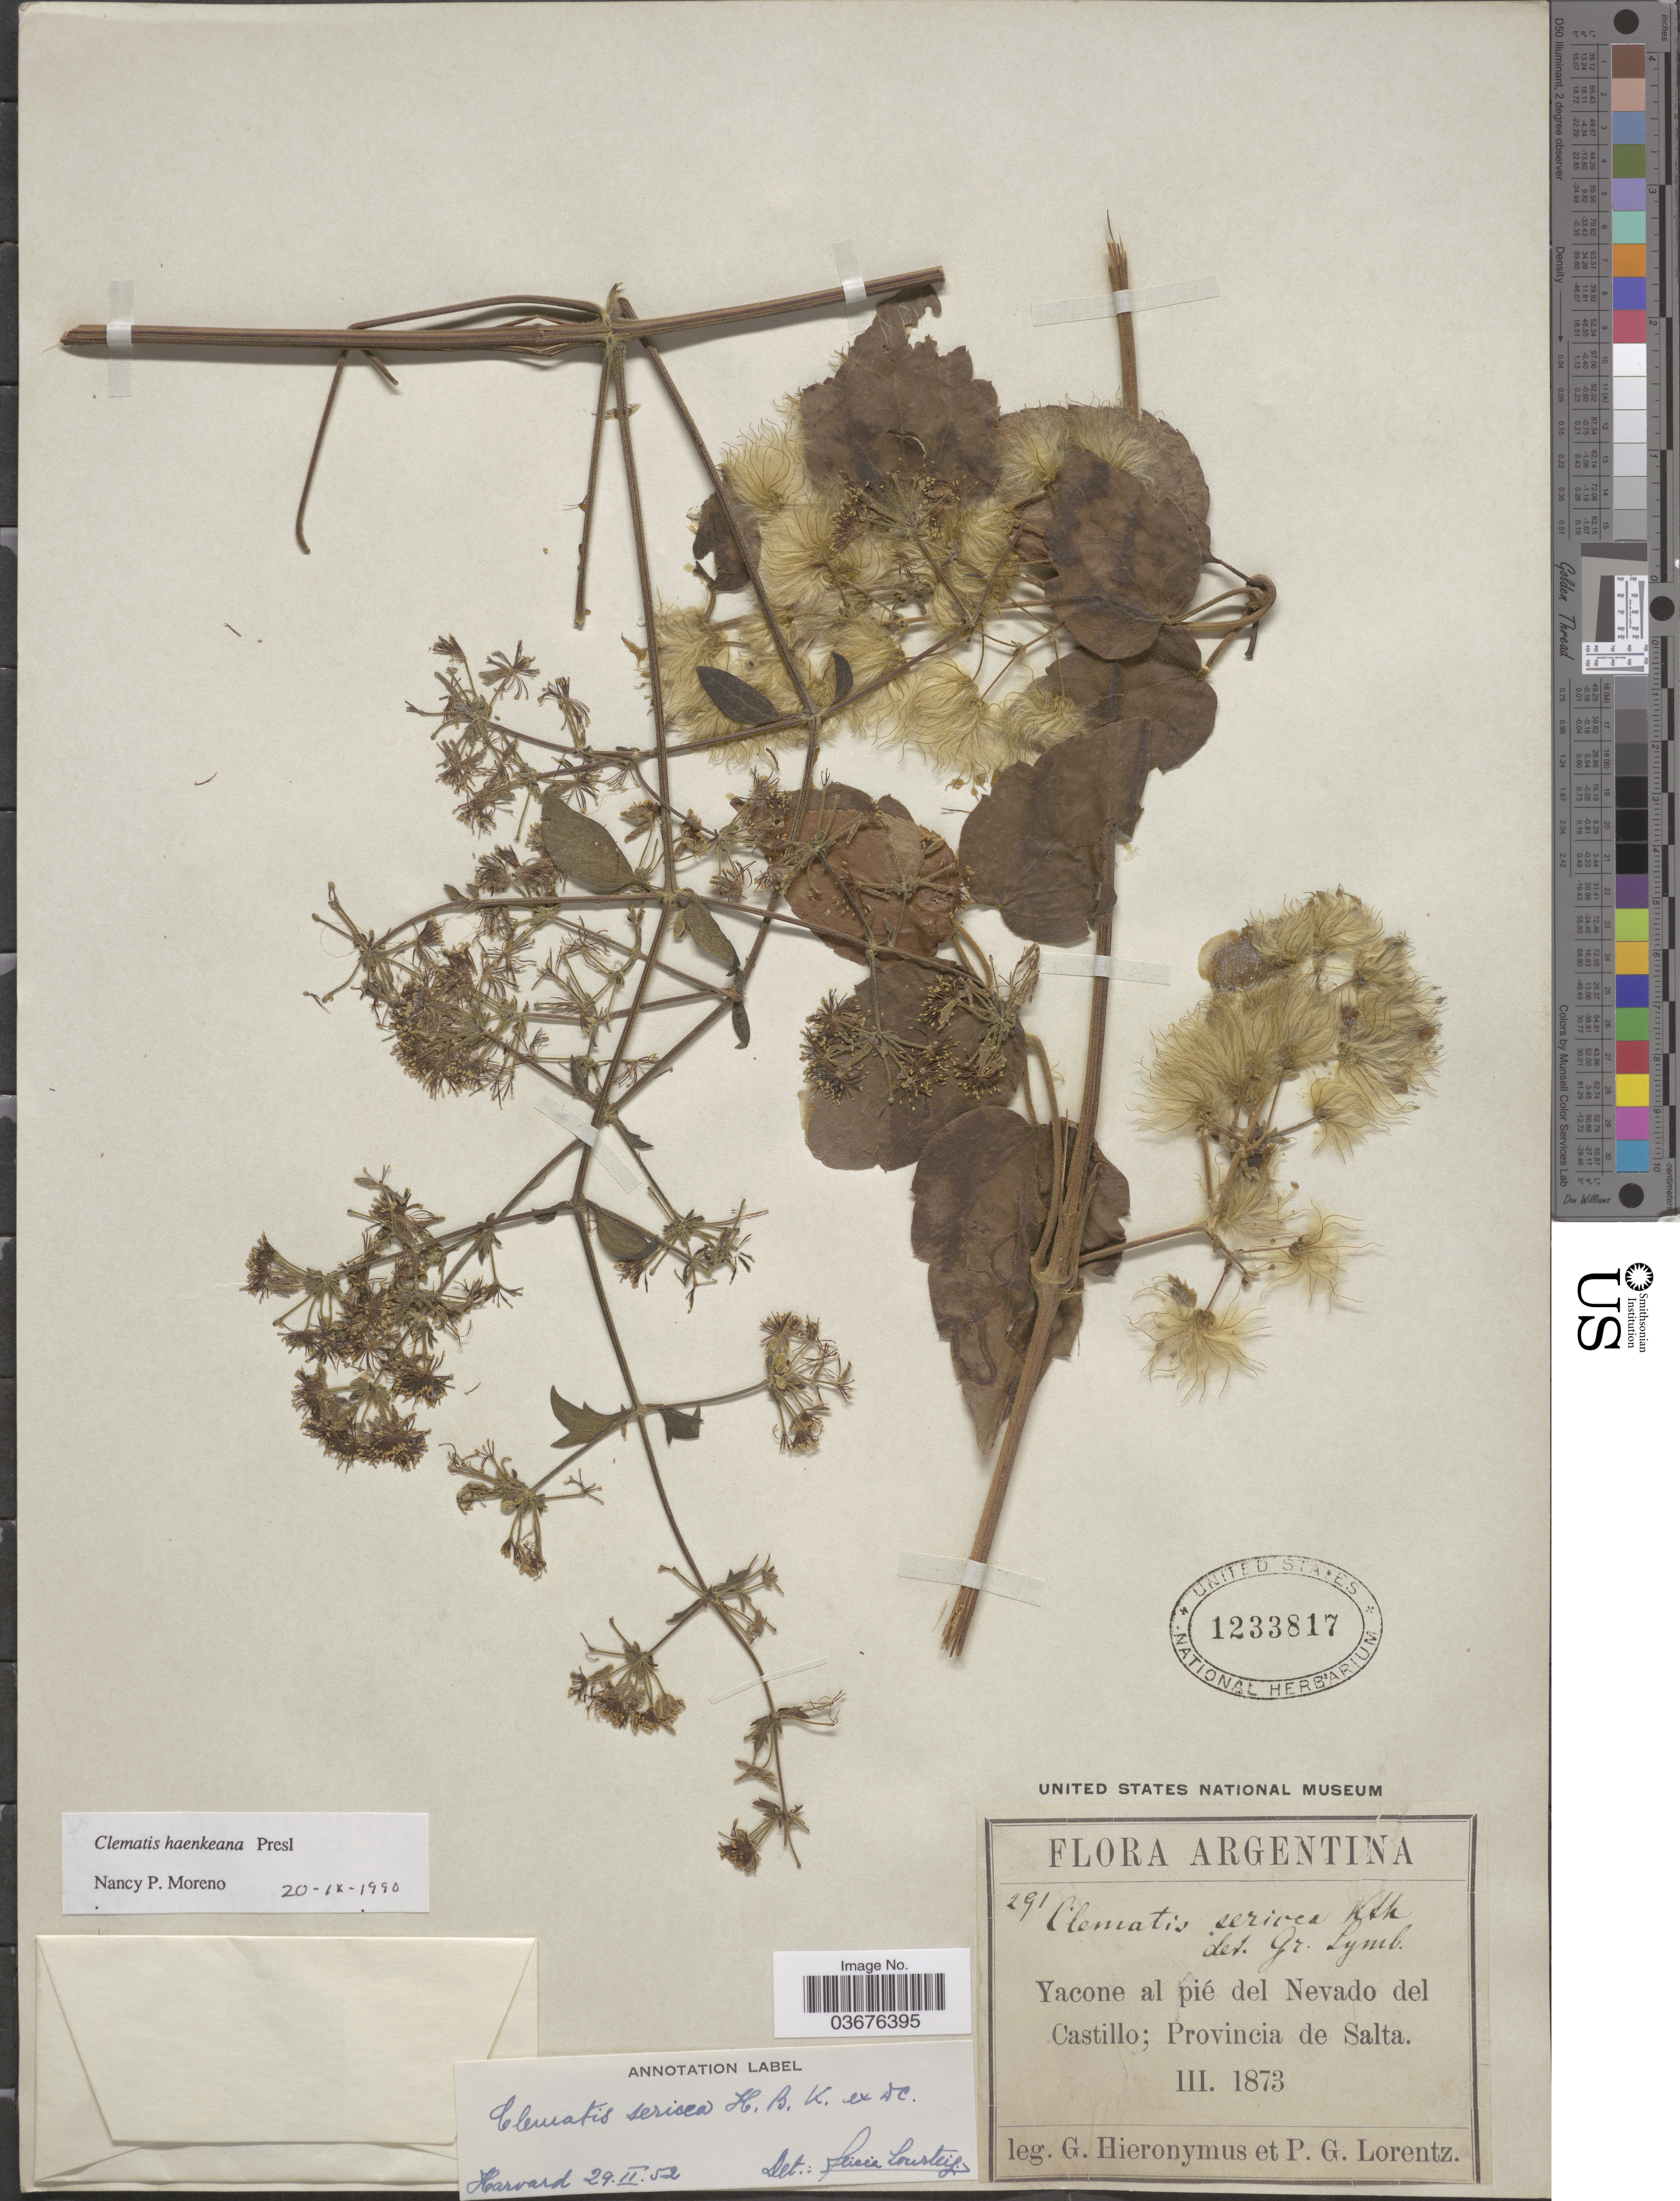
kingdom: Plantae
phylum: Tracheophyta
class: Magnoliopsida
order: Ranunculales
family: Ranunculaceae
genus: Clematis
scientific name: Clematis haenkeana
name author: C. Presl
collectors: G. H. Hieronymus & P. G. Lorentz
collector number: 291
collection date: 1873-03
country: Argentina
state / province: Salta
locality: Yacone al pié del Nevado del Castillo.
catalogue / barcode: US 1233817